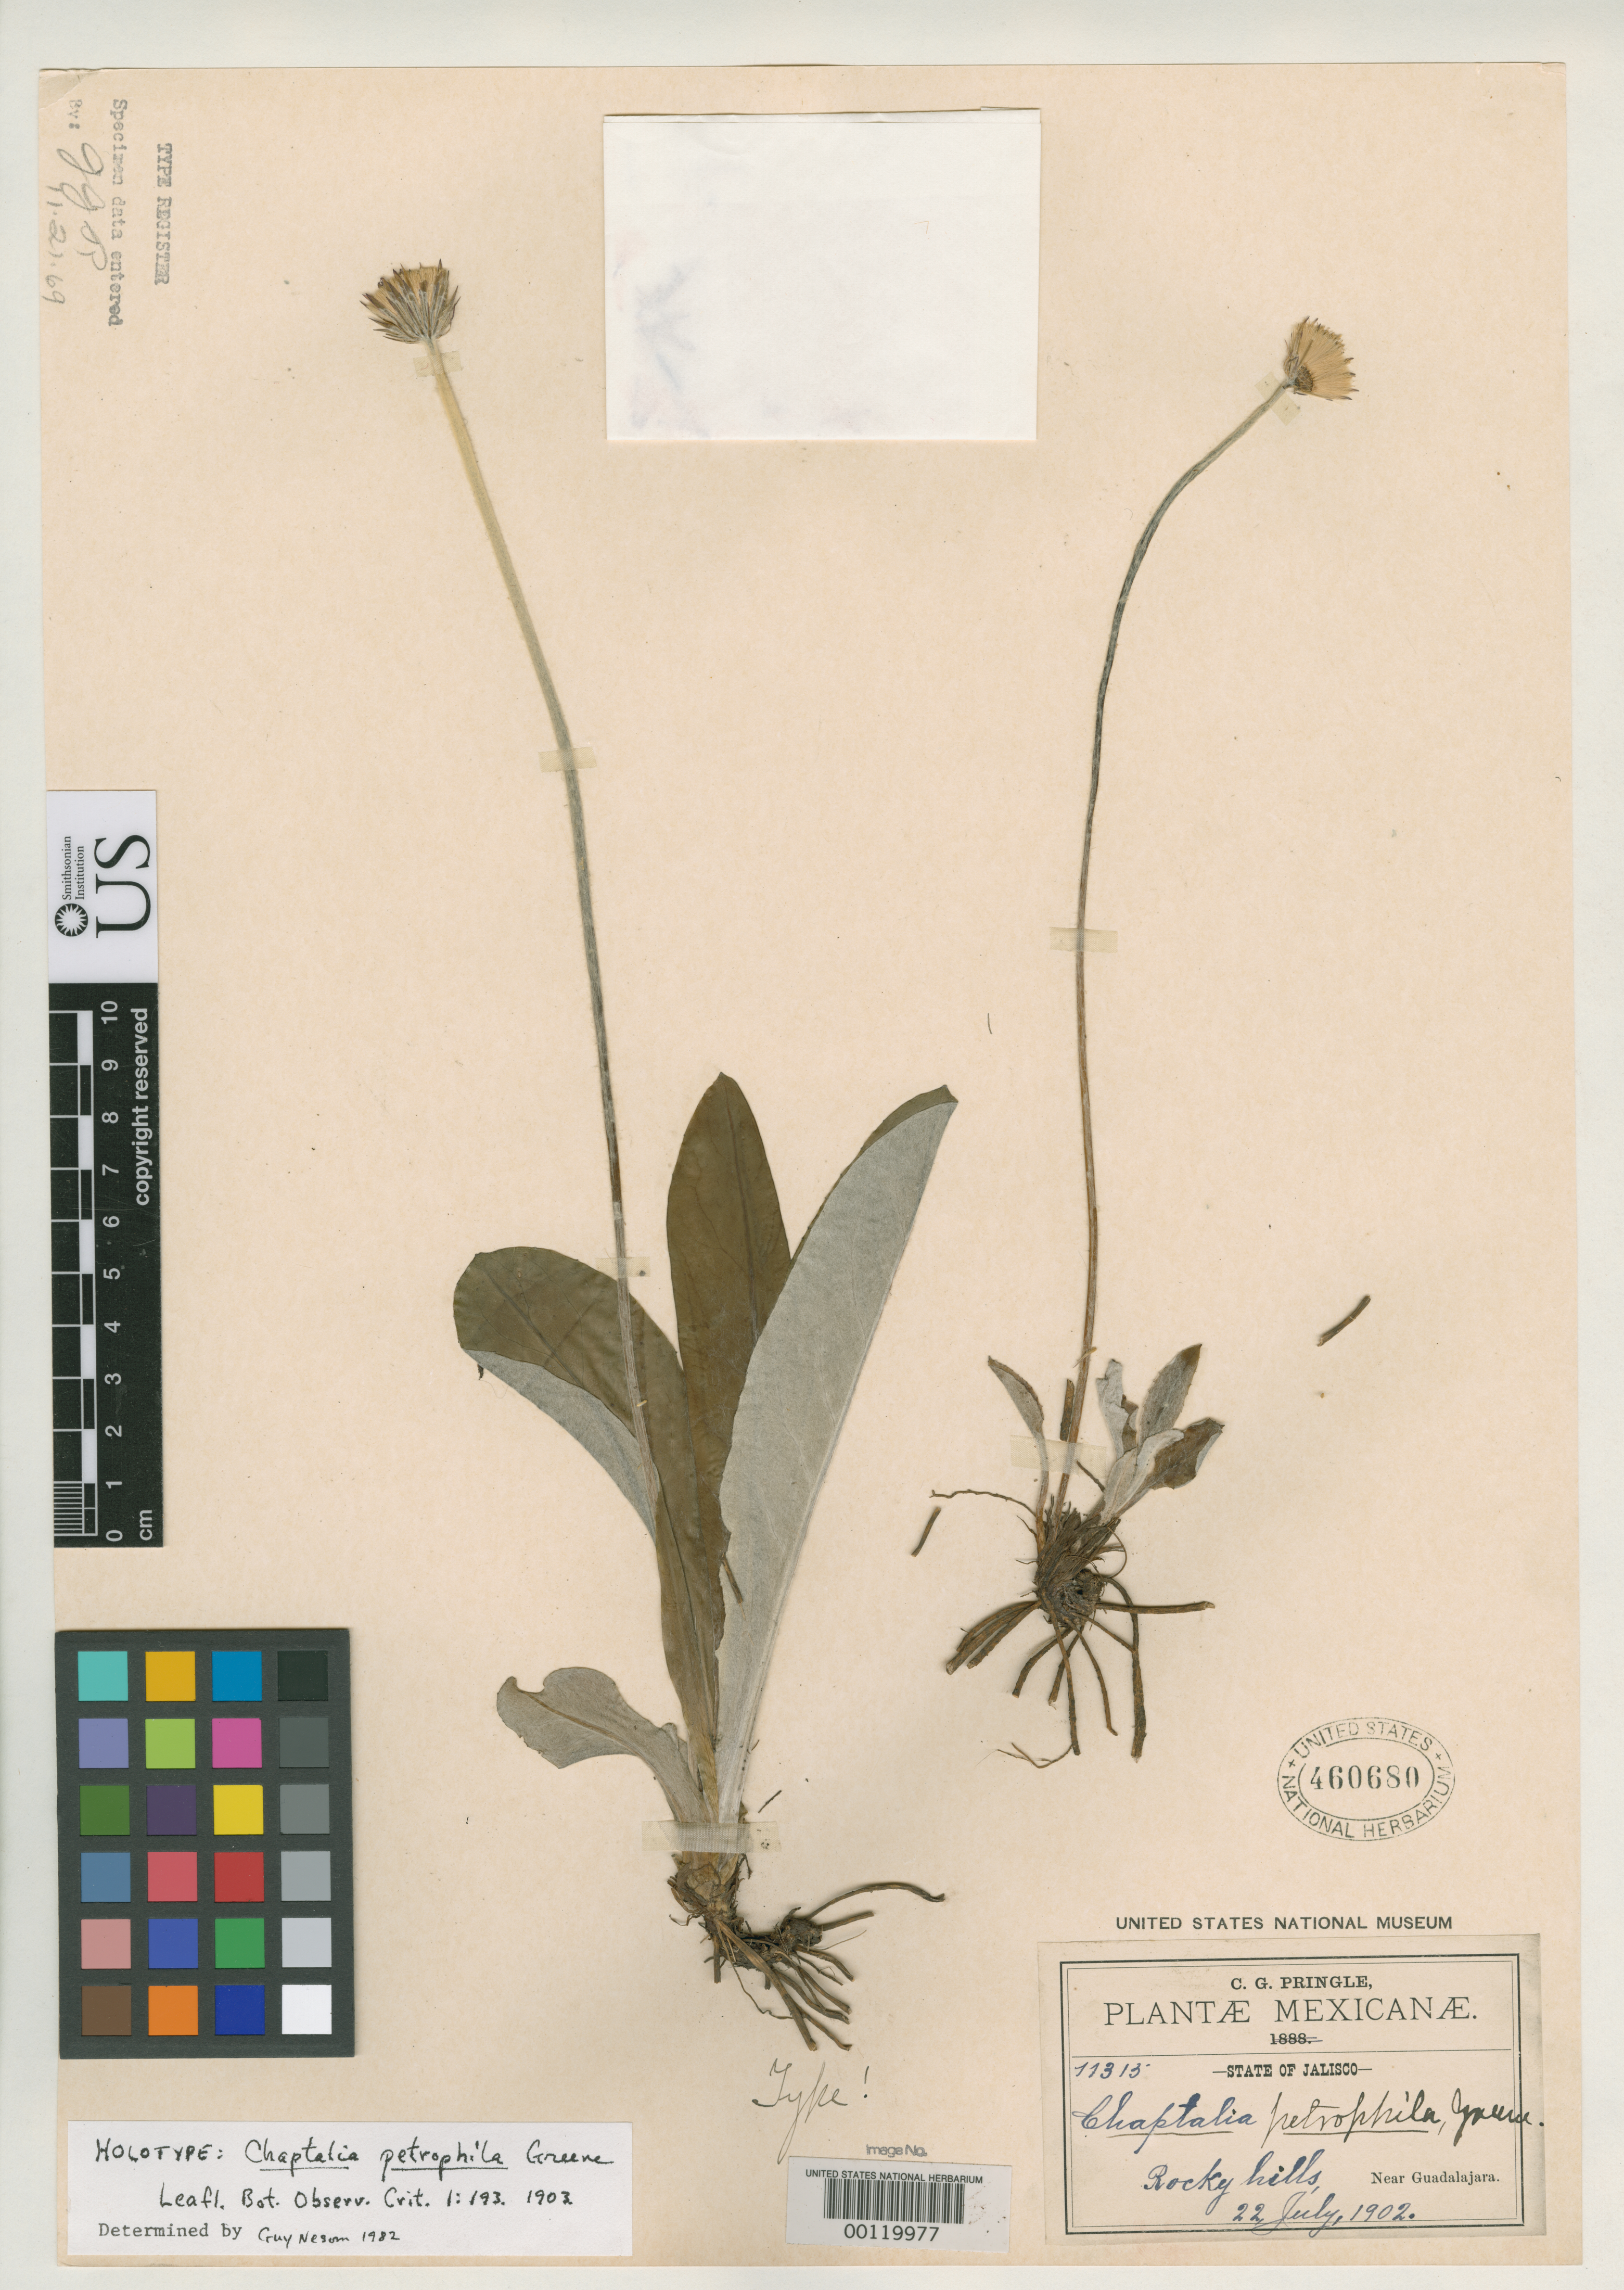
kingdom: Plantae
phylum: Tracheophyta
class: Magnoliopsida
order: Asterales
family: Asteraceae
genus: Chaptalia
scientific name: Chaptalia petrophila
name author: Greene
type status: Holotype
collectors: C. G. Pringle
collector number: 11315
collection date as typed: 22 Jul 1902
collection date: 1902-07-22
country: Mexico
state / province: Jalisco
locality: Near Guadalajara, rocky hills.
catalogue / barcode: US 460680